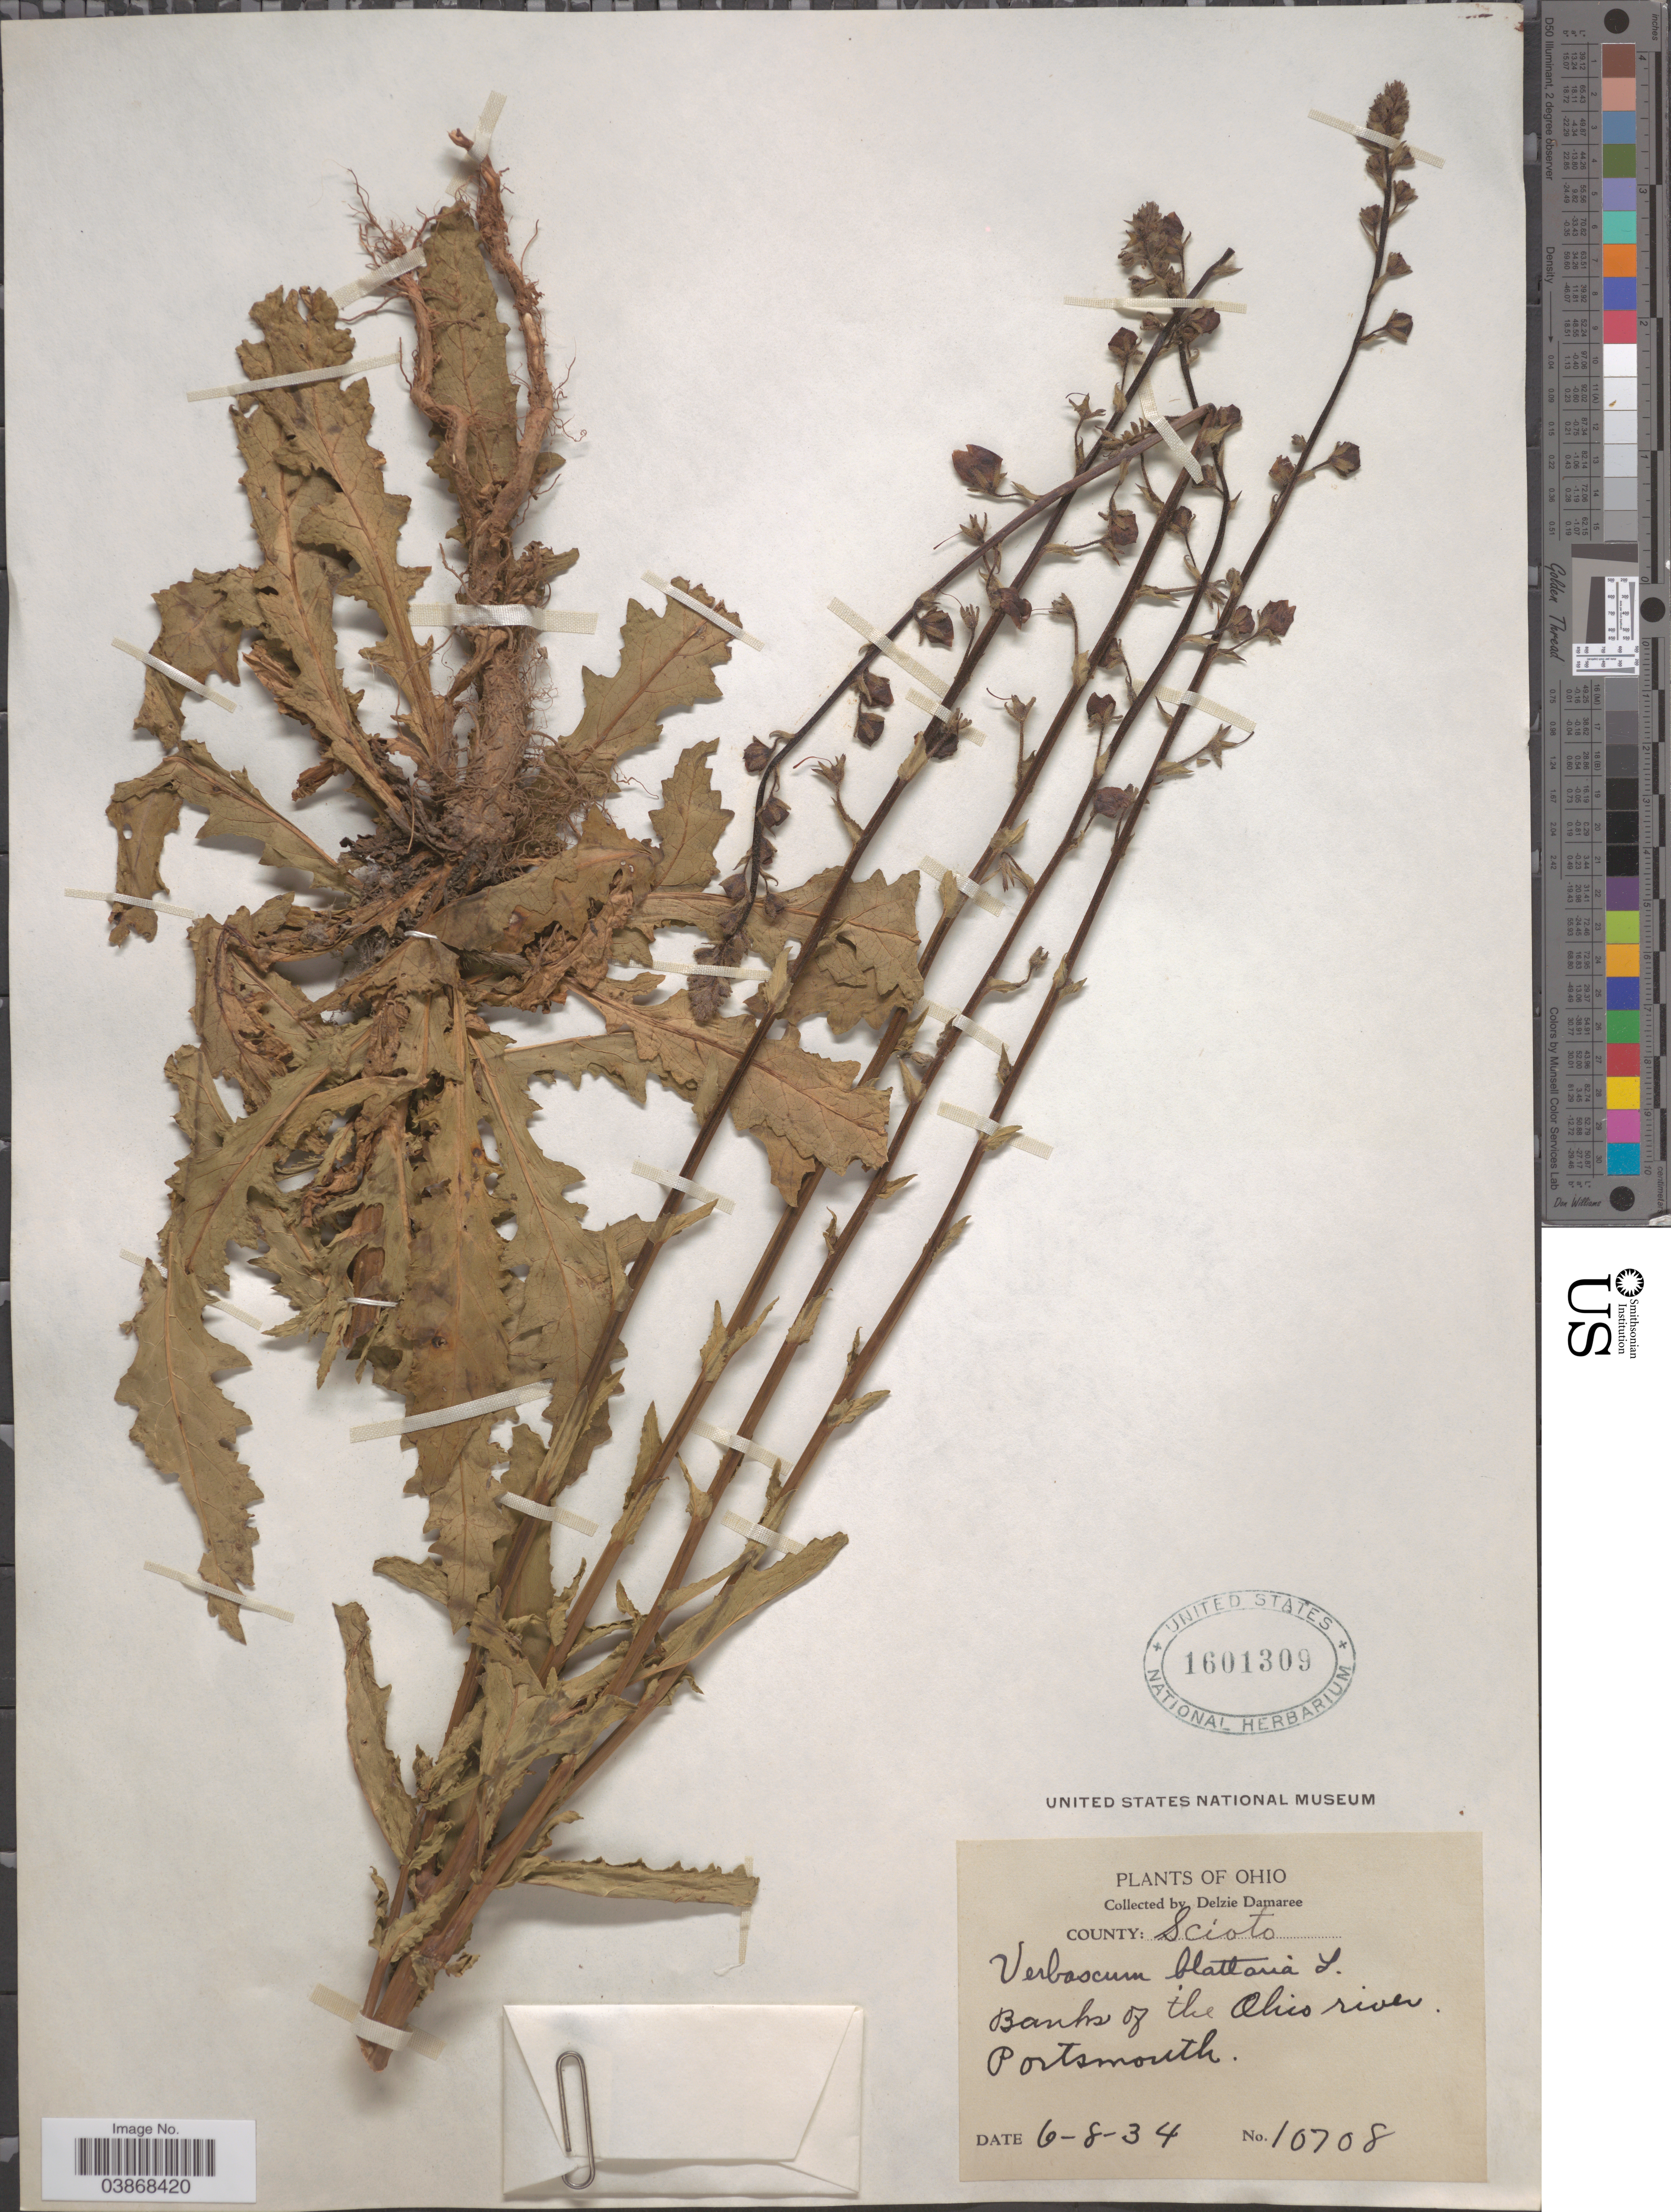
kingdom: Plantae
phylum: Tracheophyta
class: Magnoliopsida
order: Lamiales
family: Scrophulariaceae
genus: Verbascum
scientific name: Verbascum blattaria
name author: L.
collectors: D. Demaree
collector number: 10708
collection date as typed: Transcribed d/m/y: 8/6/34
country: United States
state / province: Ohio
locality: County Scioto. Banks of the Ohio river. Portsmouth.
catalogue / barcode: US 1601309